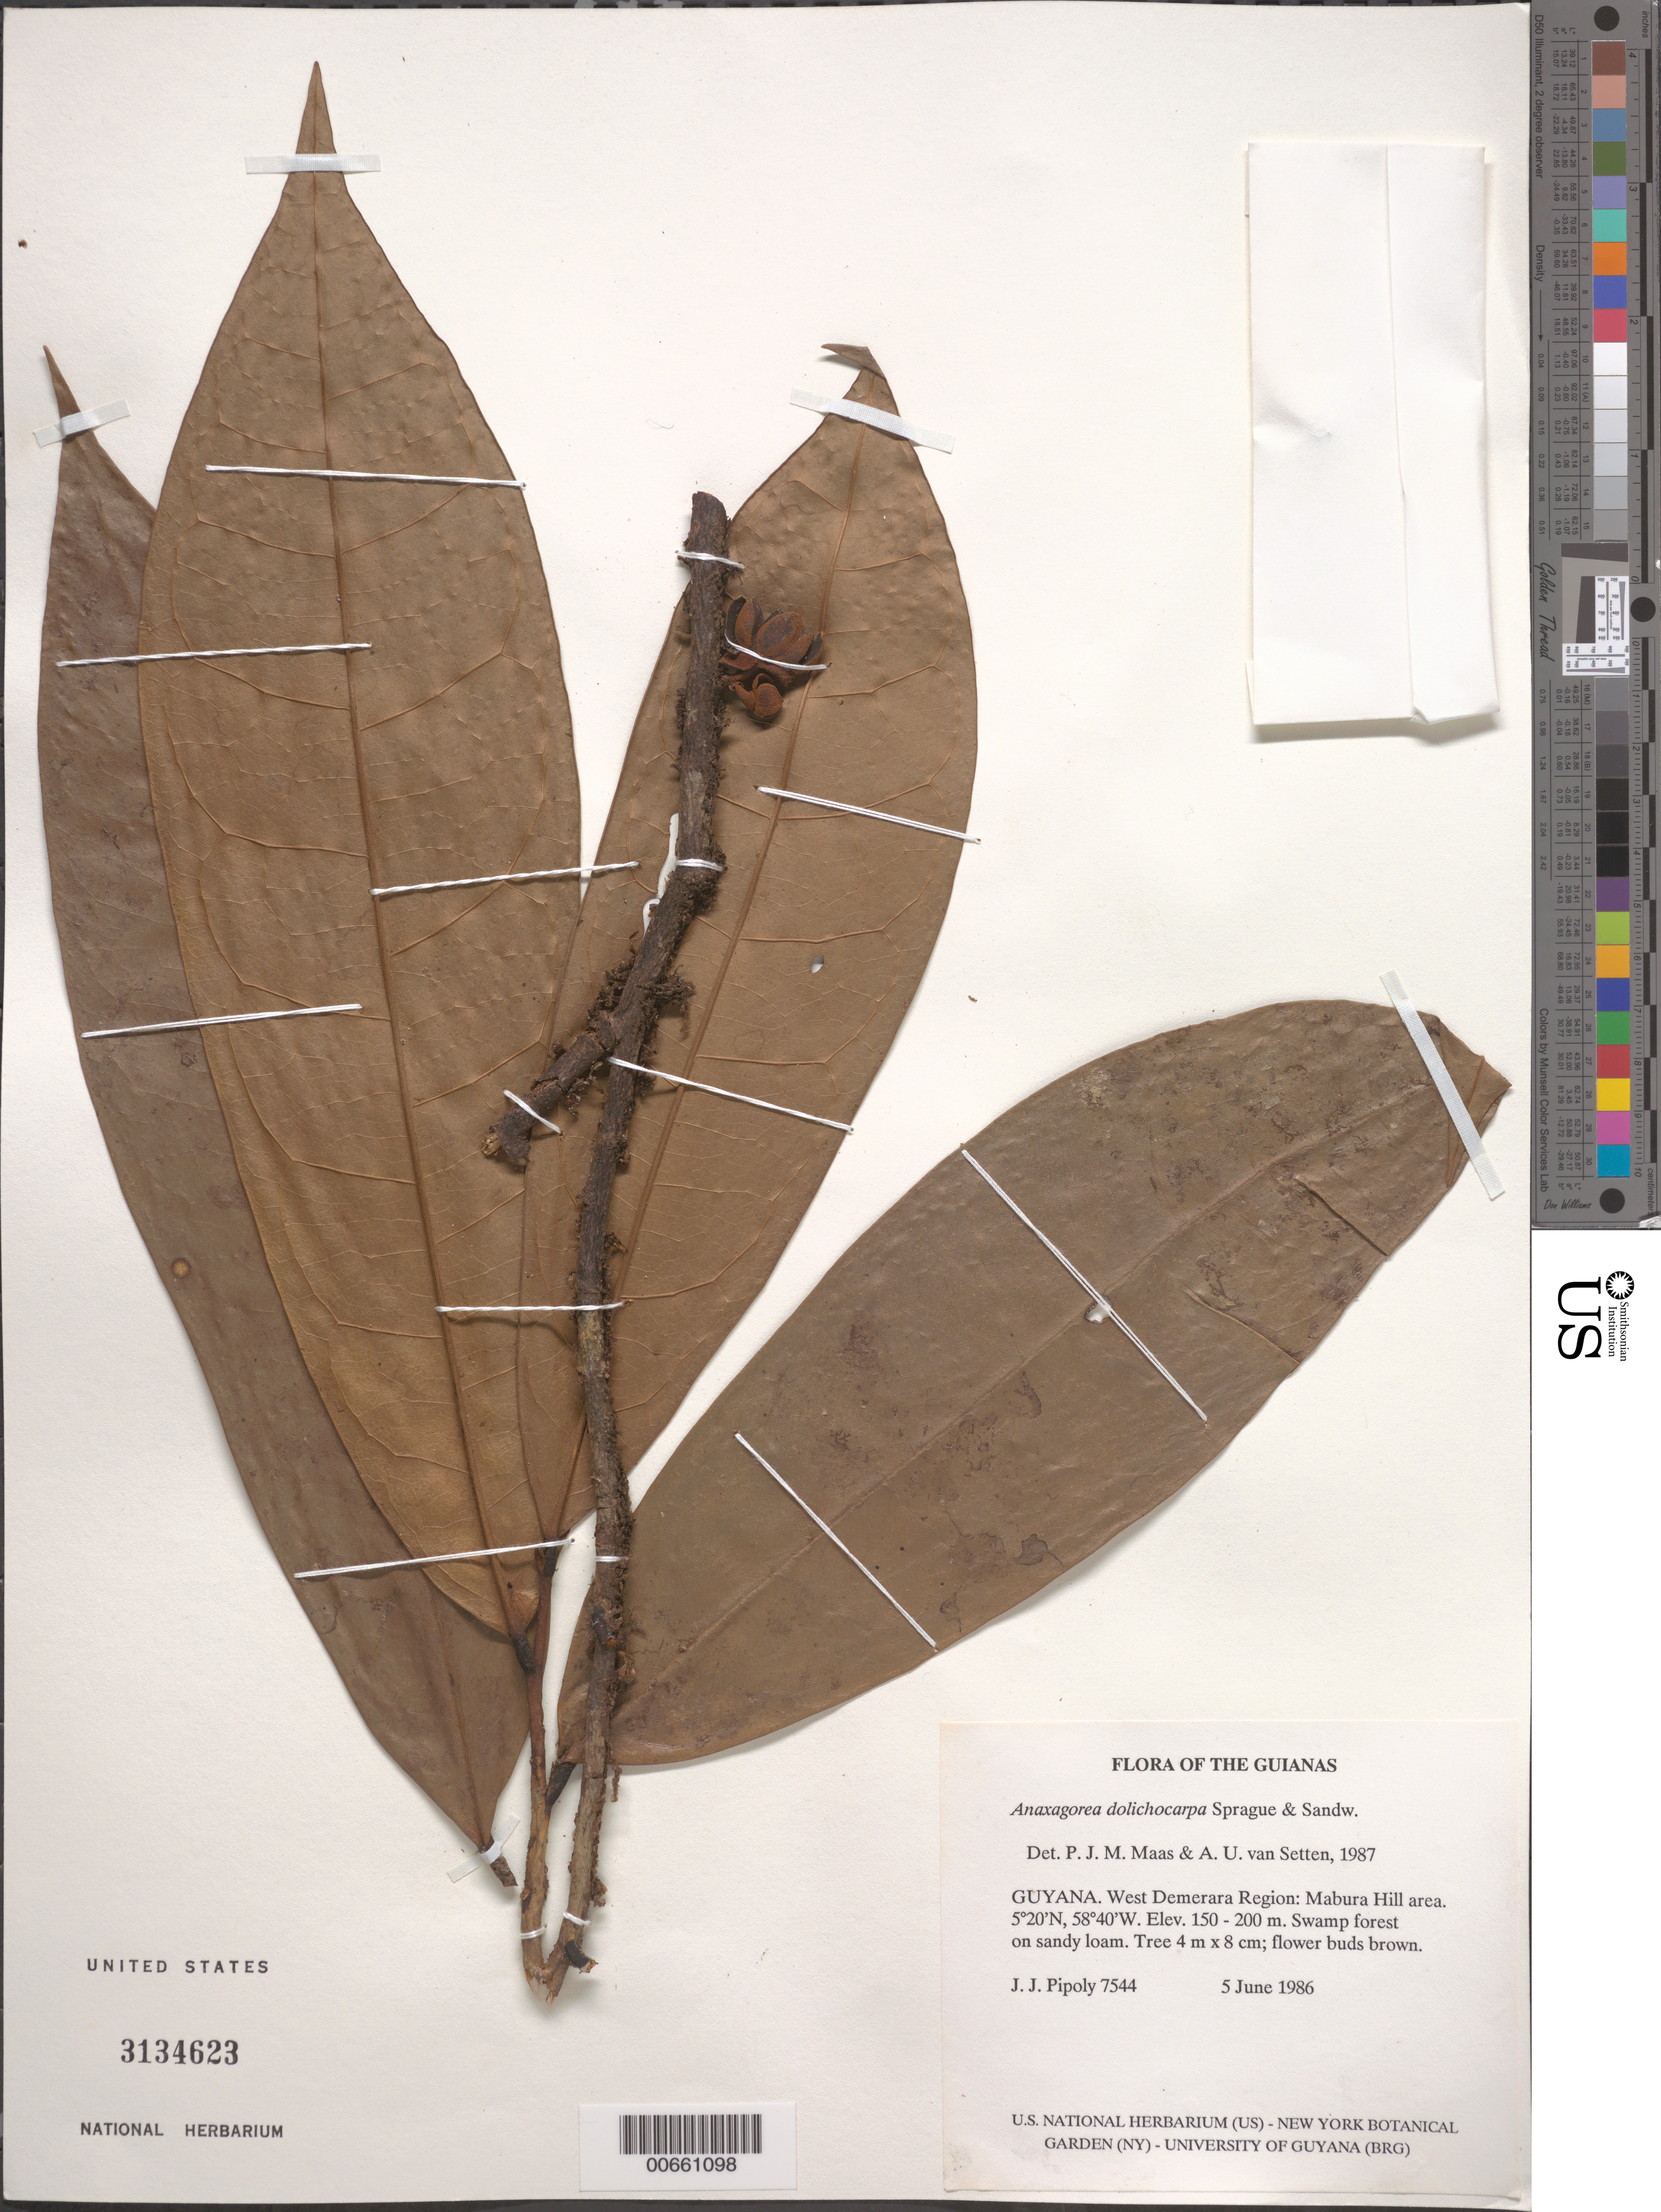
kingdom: Plantae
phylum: Tracheophyta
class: Magnoliopsida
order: Magnoliales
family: Annonaceae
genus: Anaxagorea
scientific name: Anaxagorea dolichocarpa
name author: Sprague & Sandwith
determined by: Maas, P. J.; van Setten, A. U.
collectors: J. J. Pipoly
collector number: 7544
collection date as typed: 5 June 1986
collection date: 1986-06-05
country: Guyana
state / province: U. Demerara-Berbice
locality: Mabura Hill area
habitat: Swamp forest on sandy loam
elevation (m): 150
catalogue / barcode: US 3134623